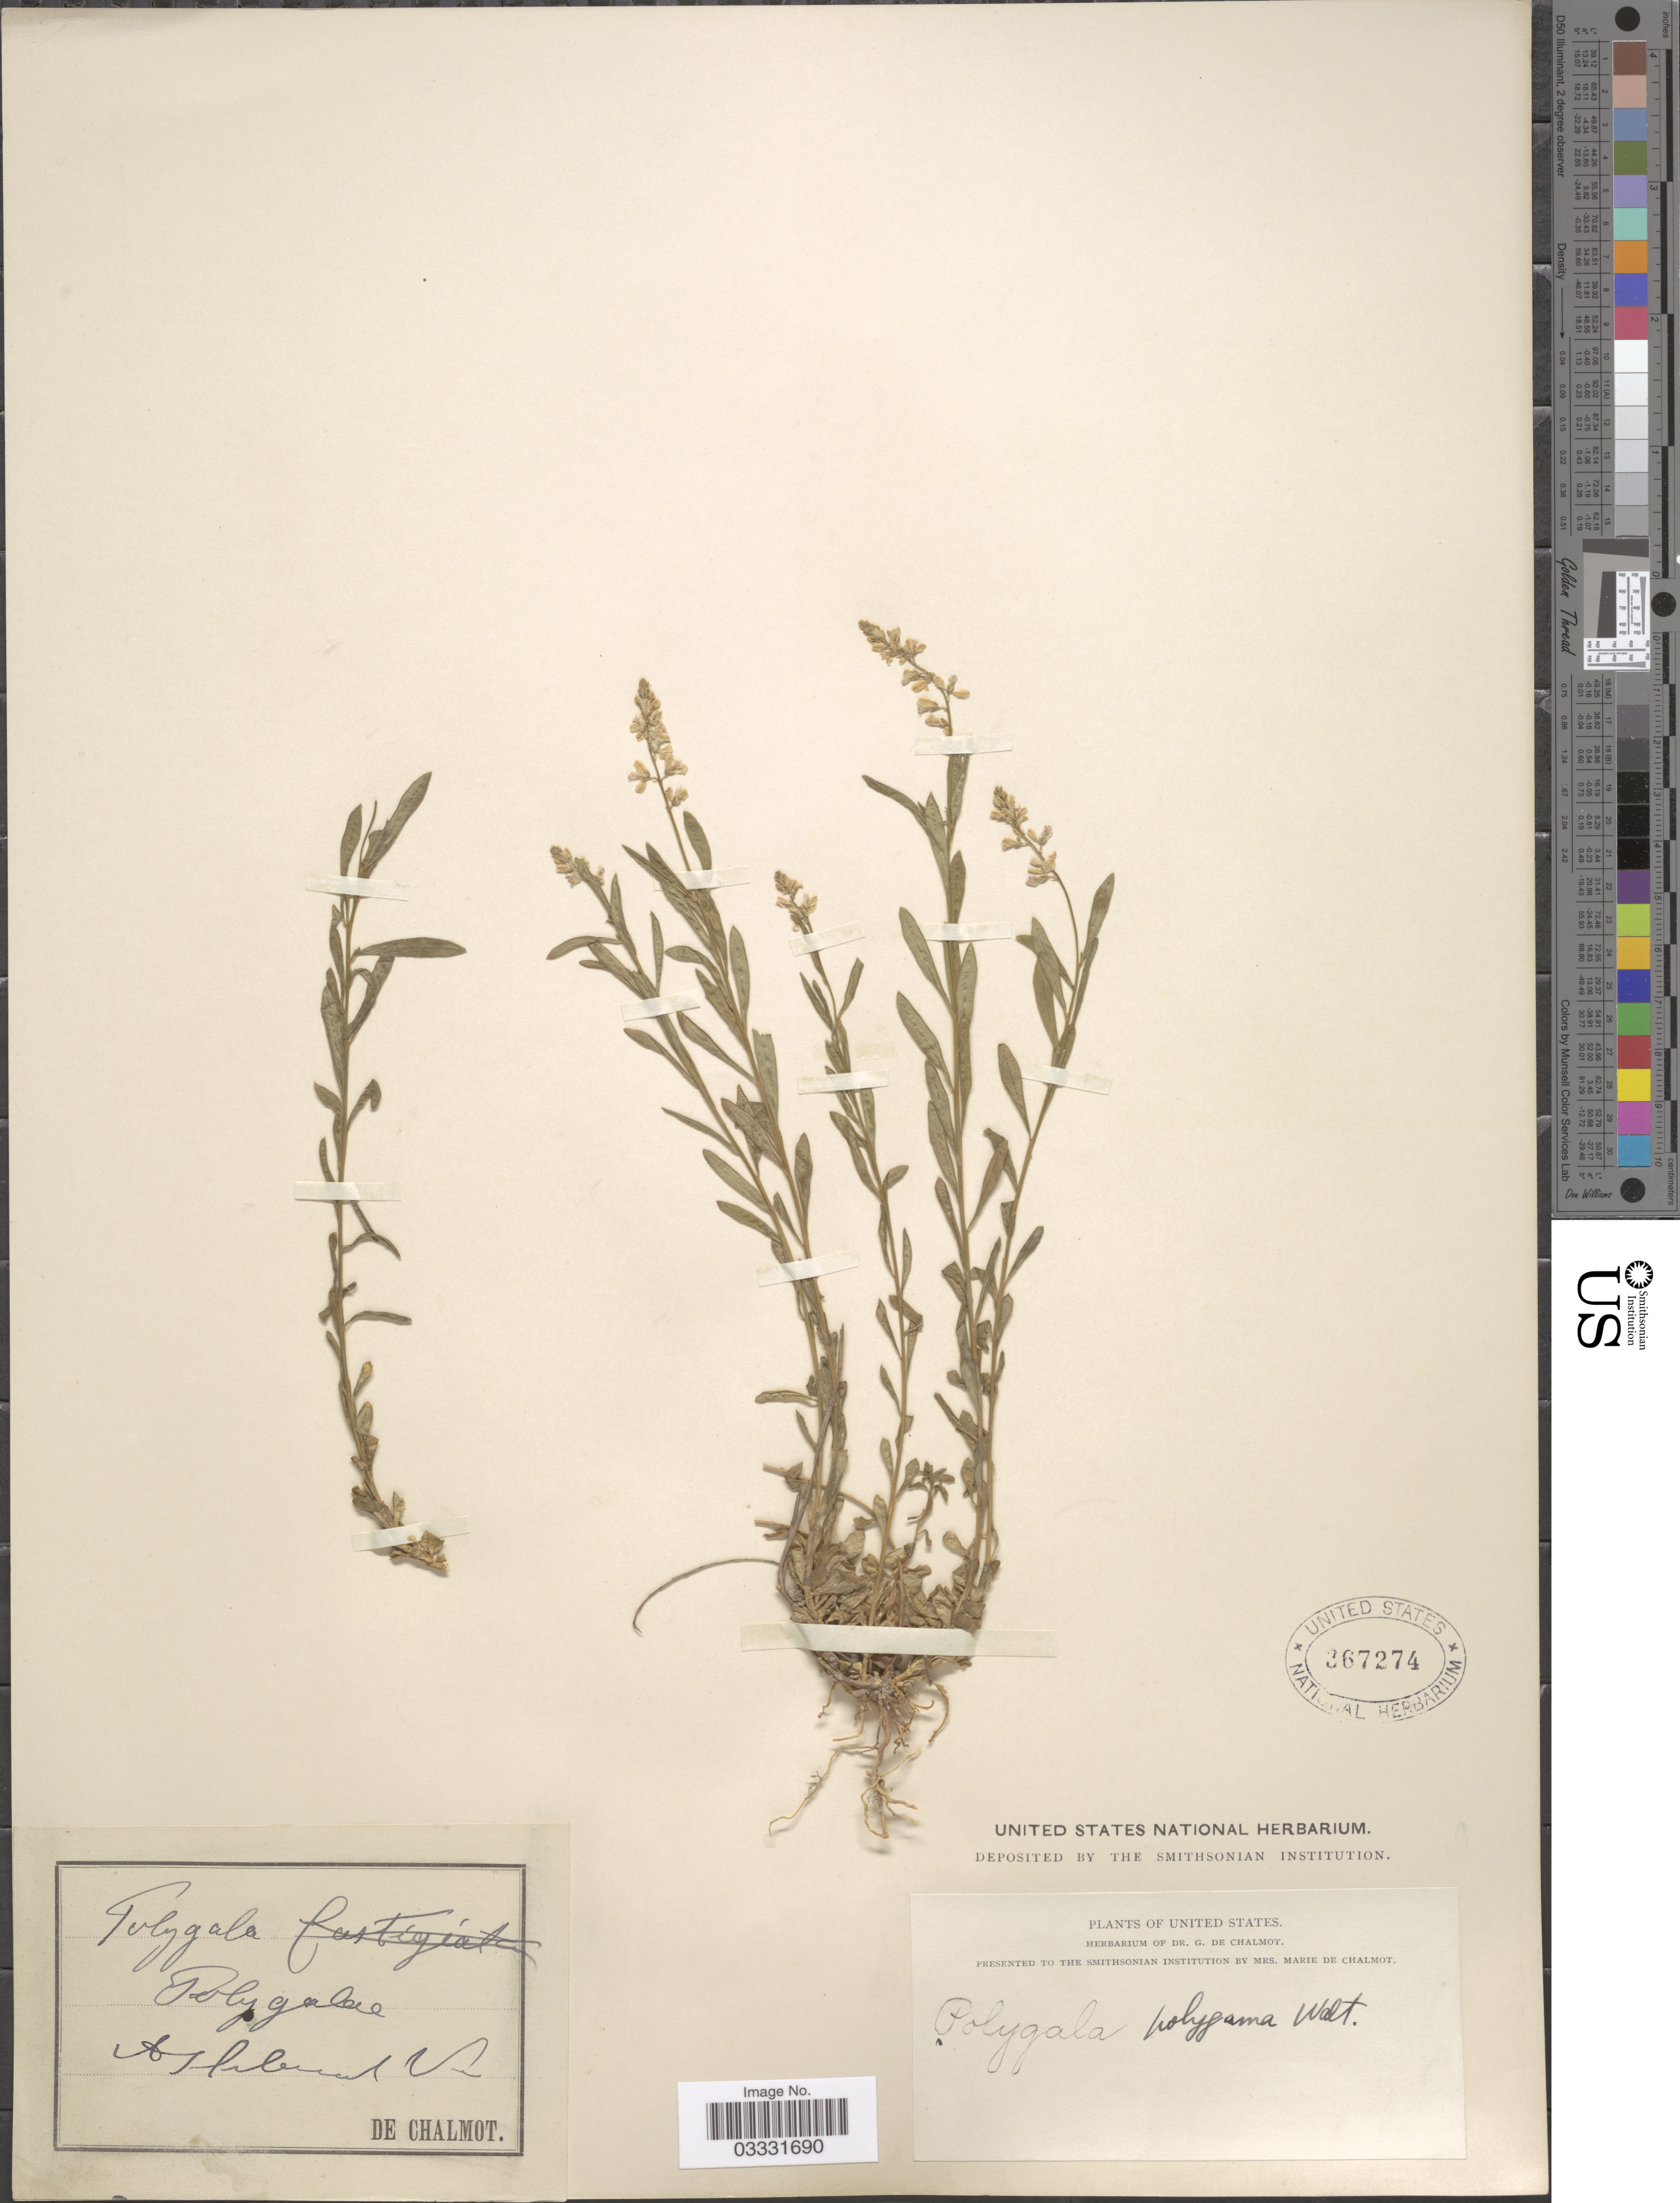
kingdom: Plantae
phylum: Tracheophyta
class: Magnoliopsida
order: Fabales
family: Polygalaceae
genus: Polygala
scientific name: Polygala polygama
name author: Walter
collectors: G. de Chalmot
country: United States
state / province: Virginia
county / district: Hanover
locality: Ashland.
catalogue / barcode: US 367274